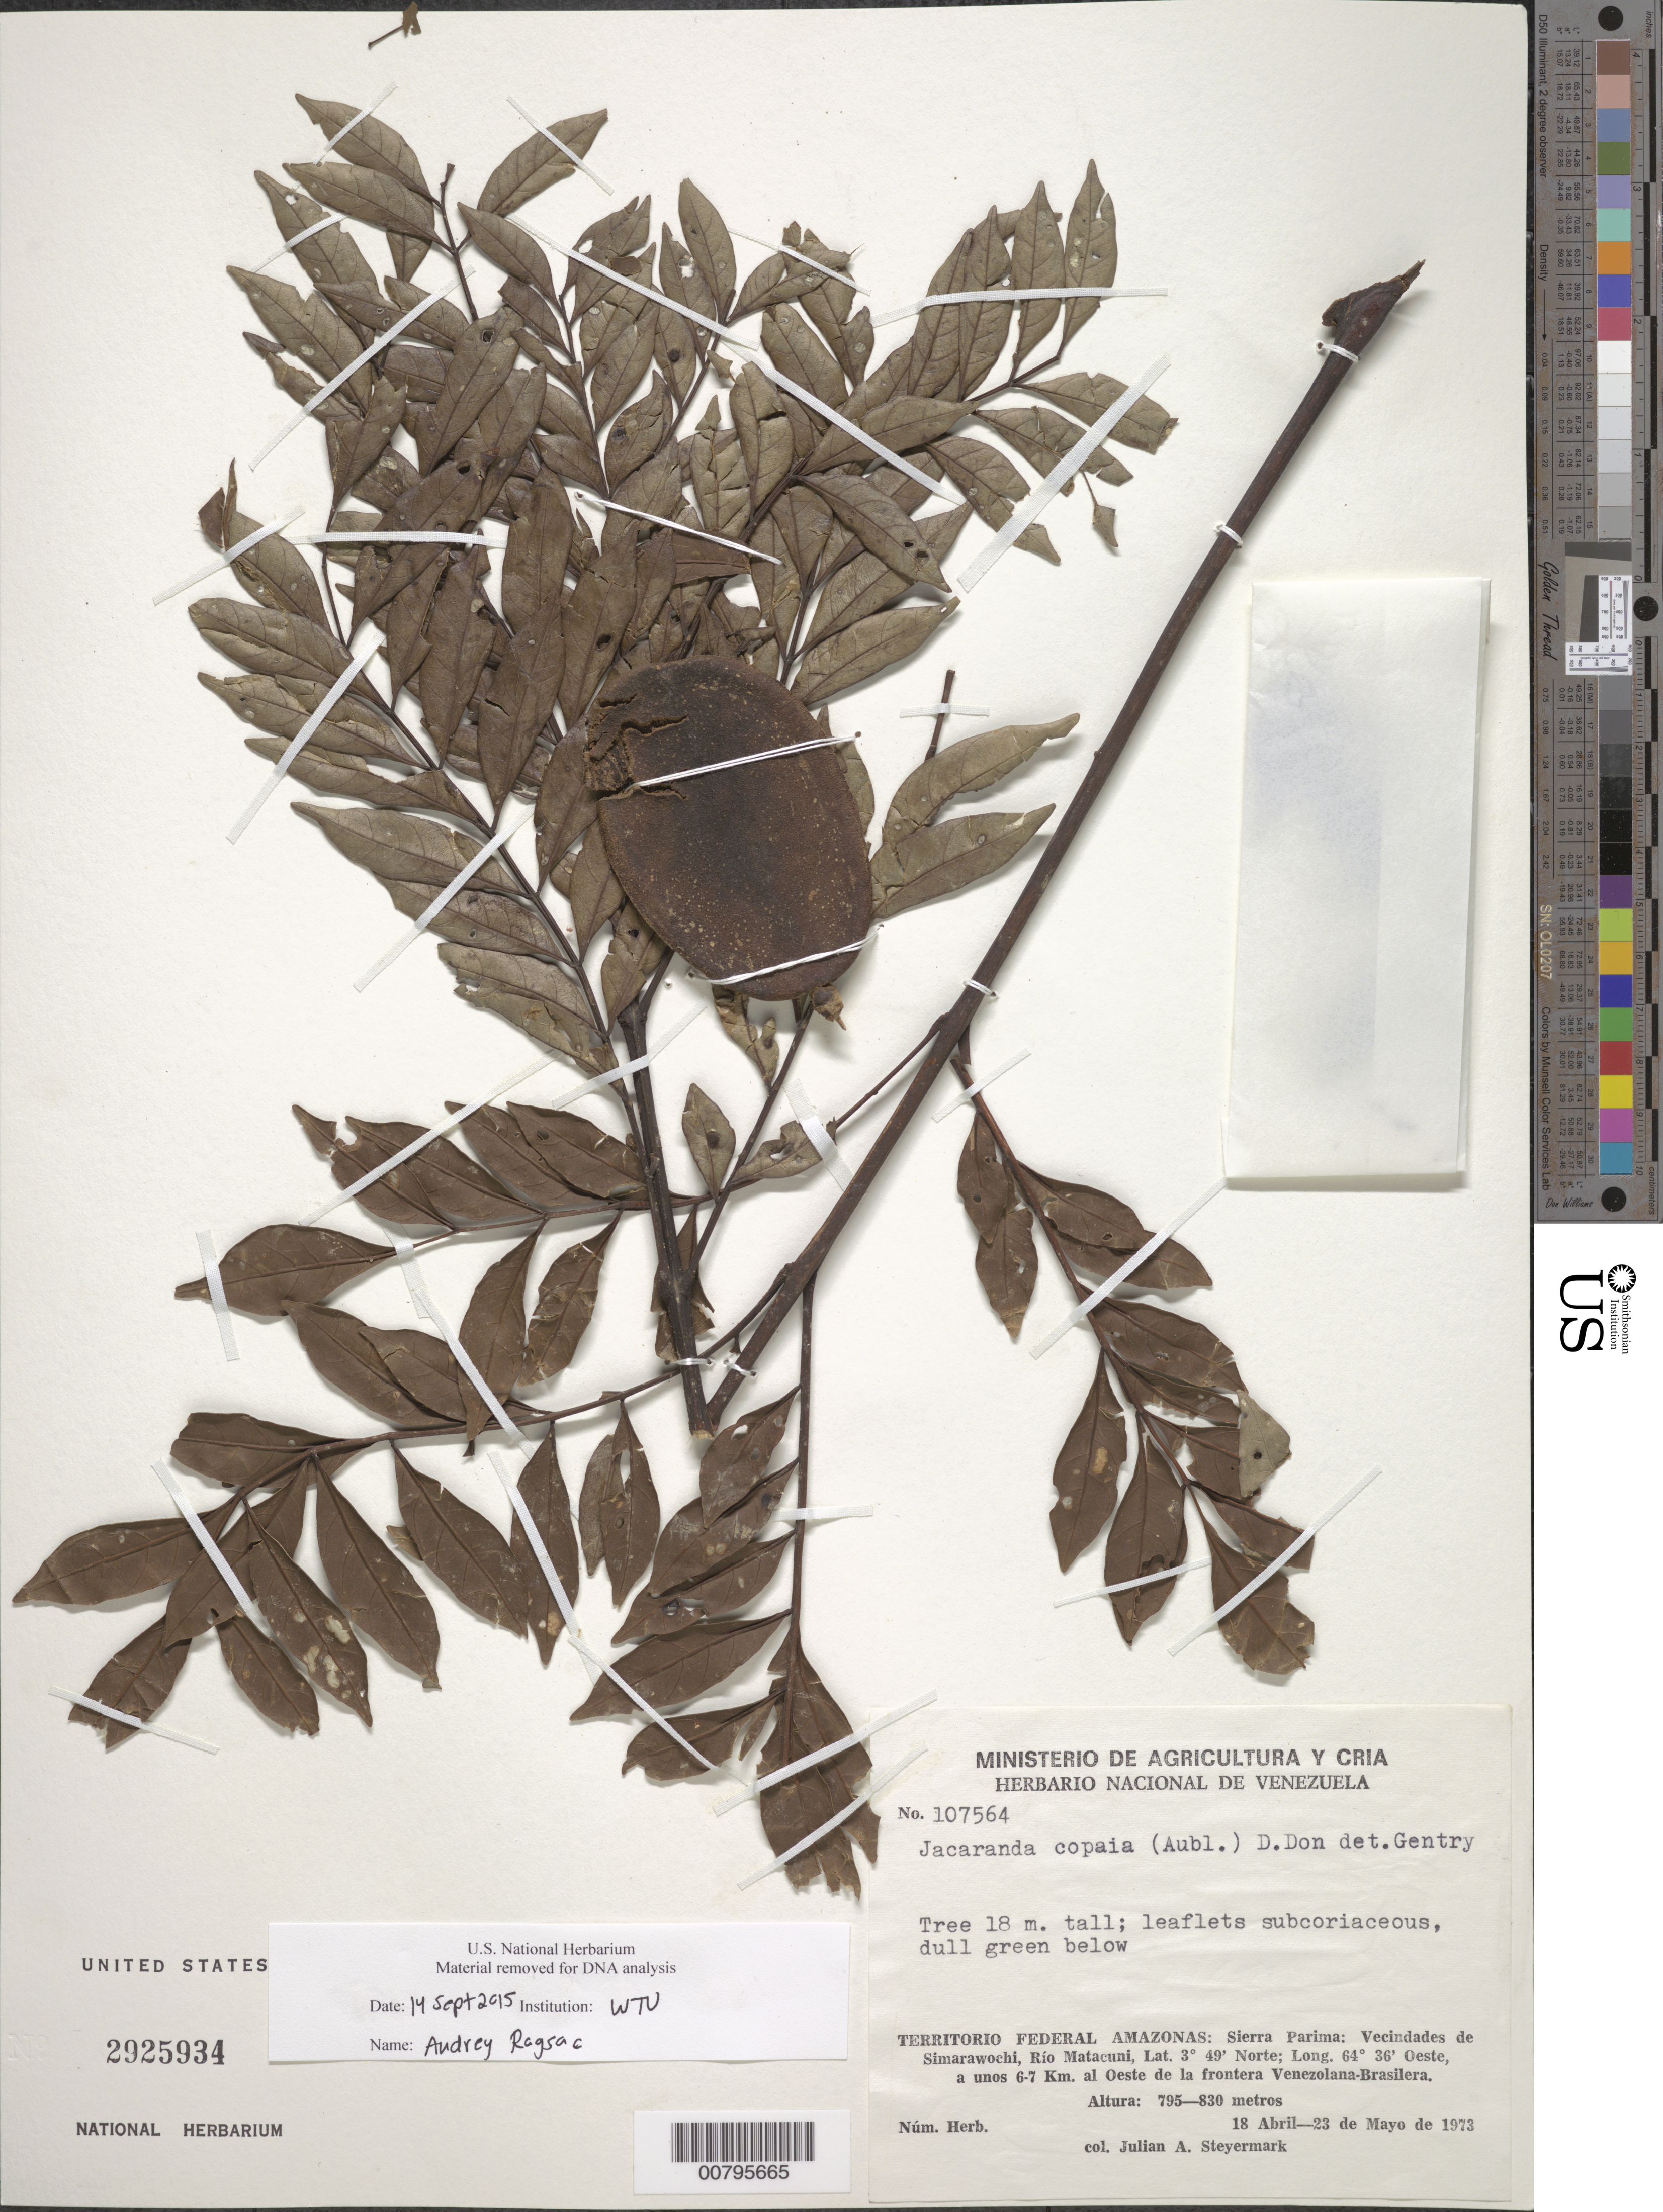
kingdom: Plantae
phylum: Tracheophyta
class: Magnoliopsida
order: Lamiales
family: Bignoniaceae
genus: Jacaranda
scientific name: Jacaranda copaia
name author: (Aubl.) D. Don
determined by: Gentry, A. H.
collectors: J. Steyermark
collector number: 107564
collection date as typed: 18-Apr-73 to 23-May-73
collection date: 1973-04-18/1973-05-23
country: Venezuela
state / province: Amazonas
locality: Sierra Parima; vec de Simarawochi, Río Matacuni, a unos 6-7 km al oeste de la frontera Venezolana-Brasilera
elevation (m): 795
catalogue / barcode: US 2925934